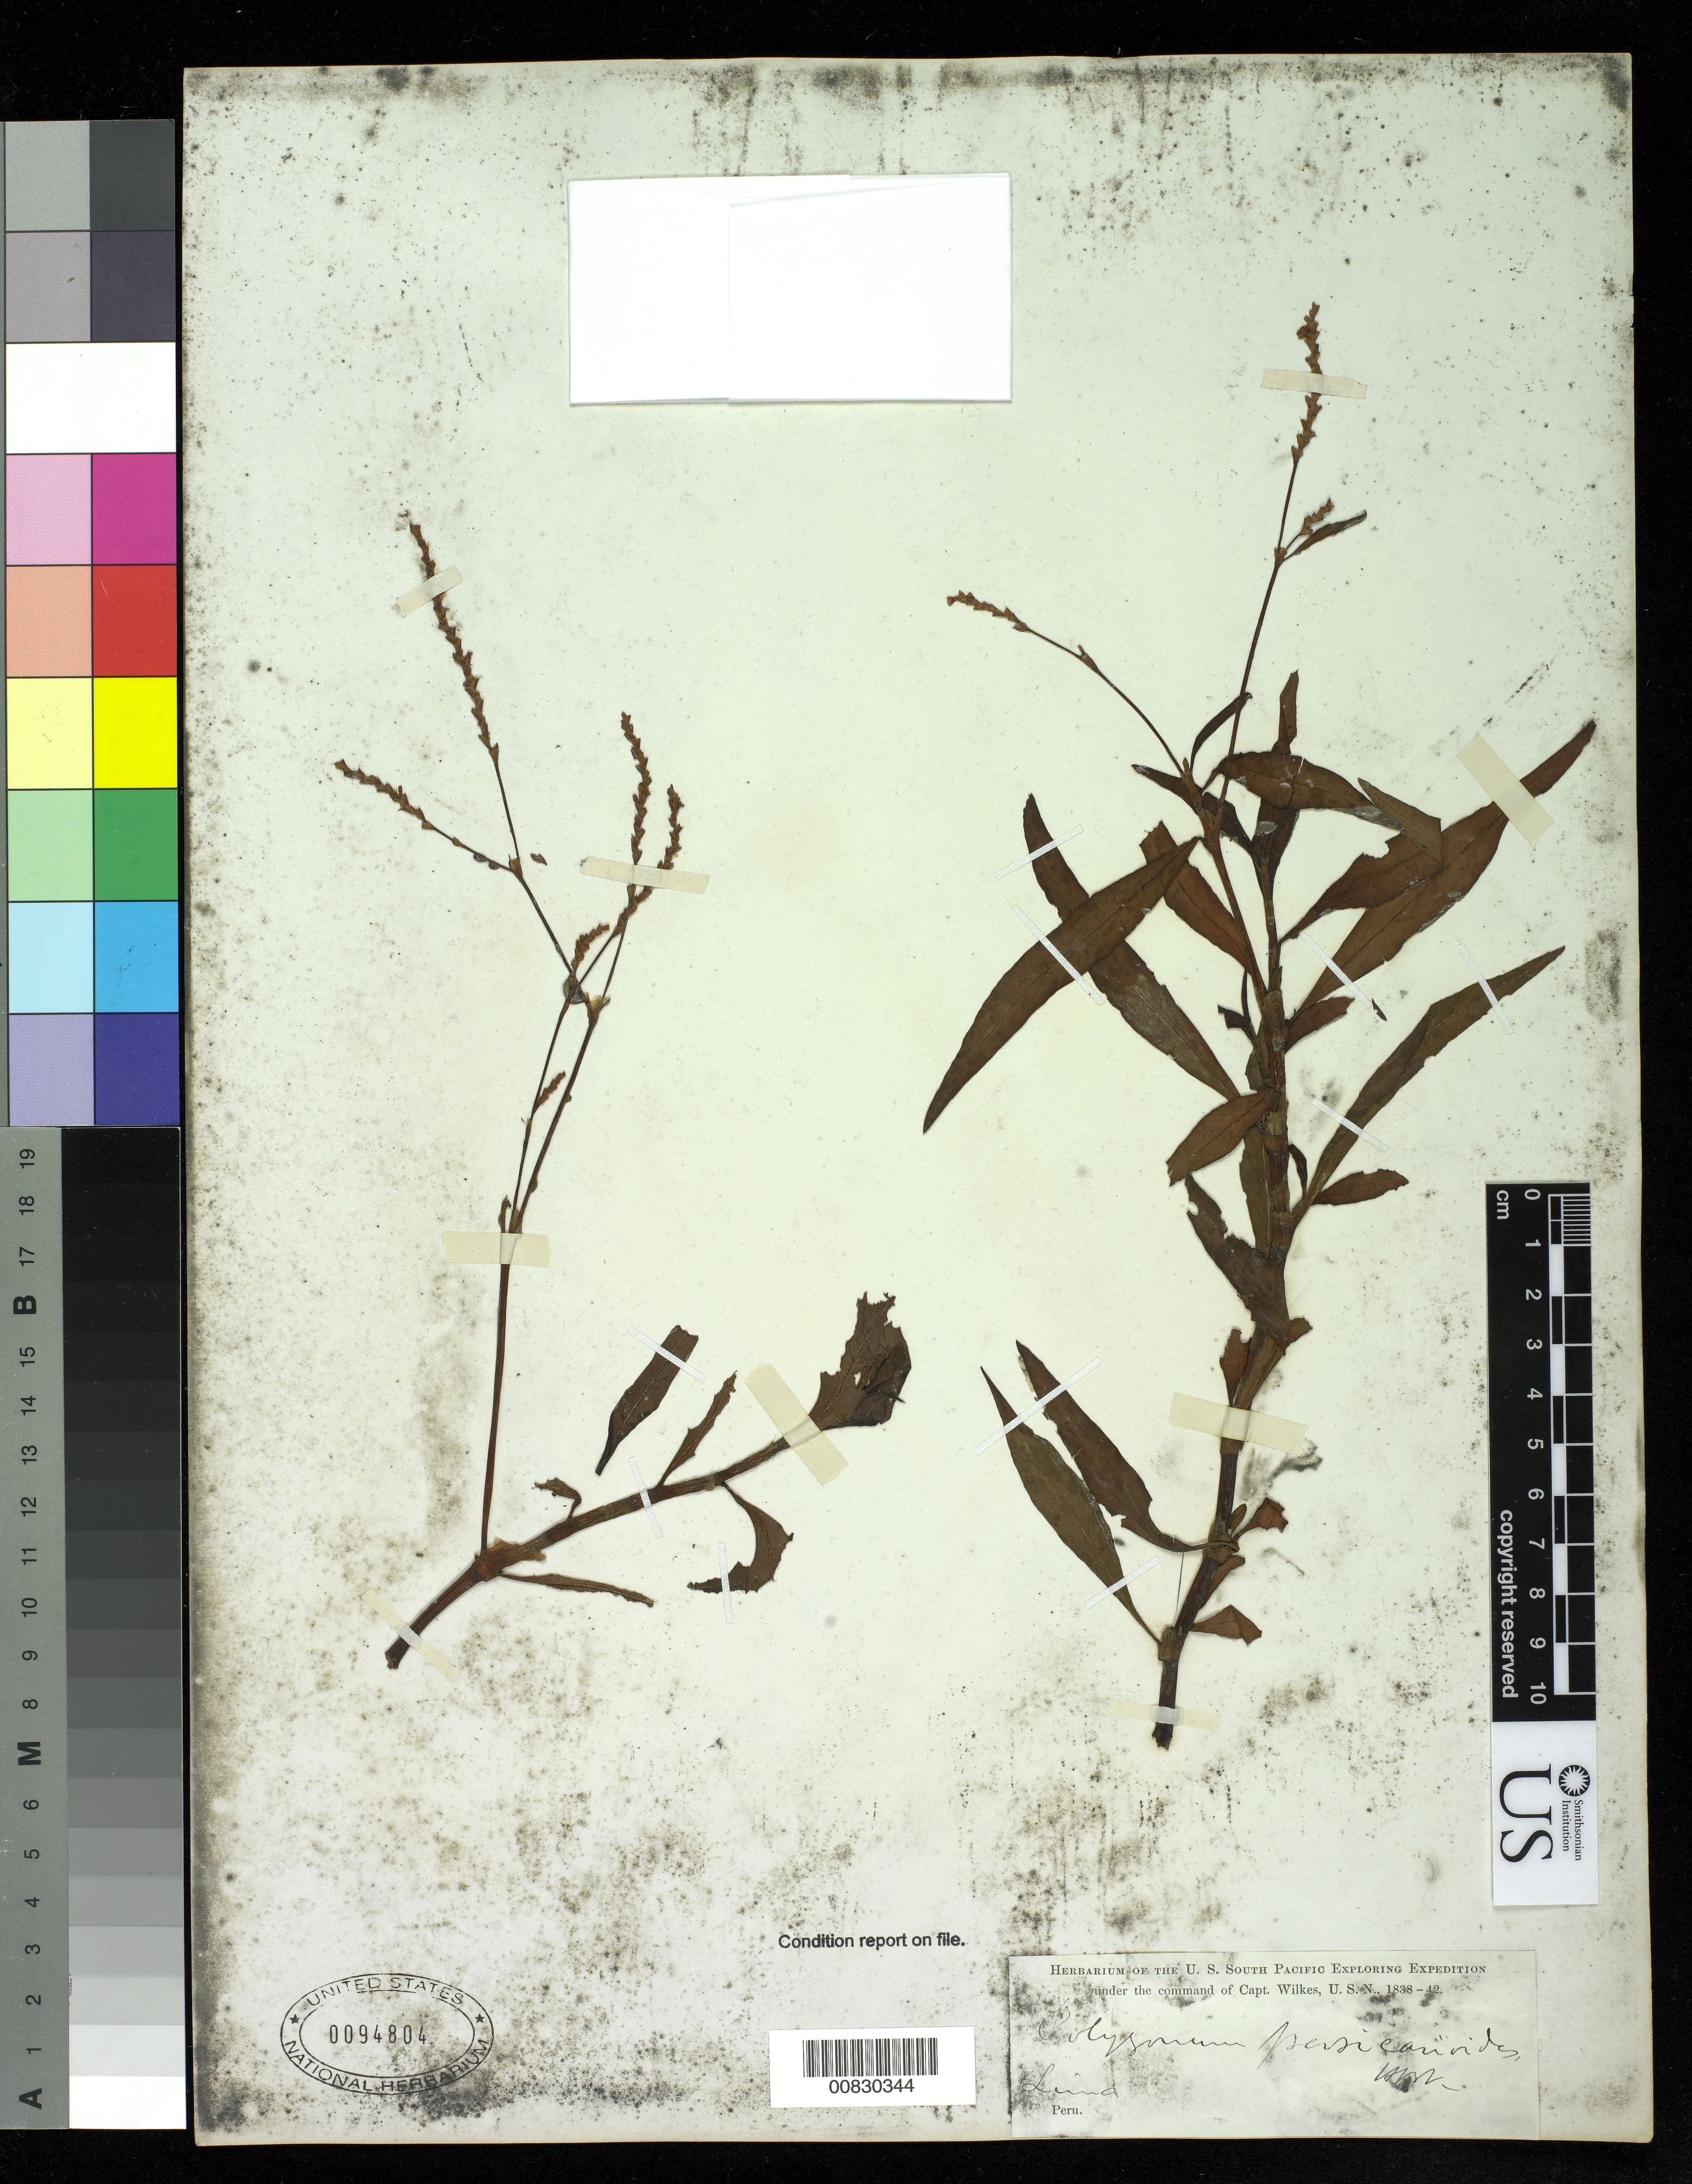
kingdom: Plantae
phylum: Tracheophyta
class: Magnoliopsida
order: Caryophyllales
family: Polygonaceae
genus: Polygonum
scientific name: Polygonum hydropiperoides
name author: Michx.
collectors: Wilkes Explor. Exped.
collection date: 1838/1842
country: Peru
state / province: Lima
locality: Peru. Lima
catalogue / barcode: US 94804